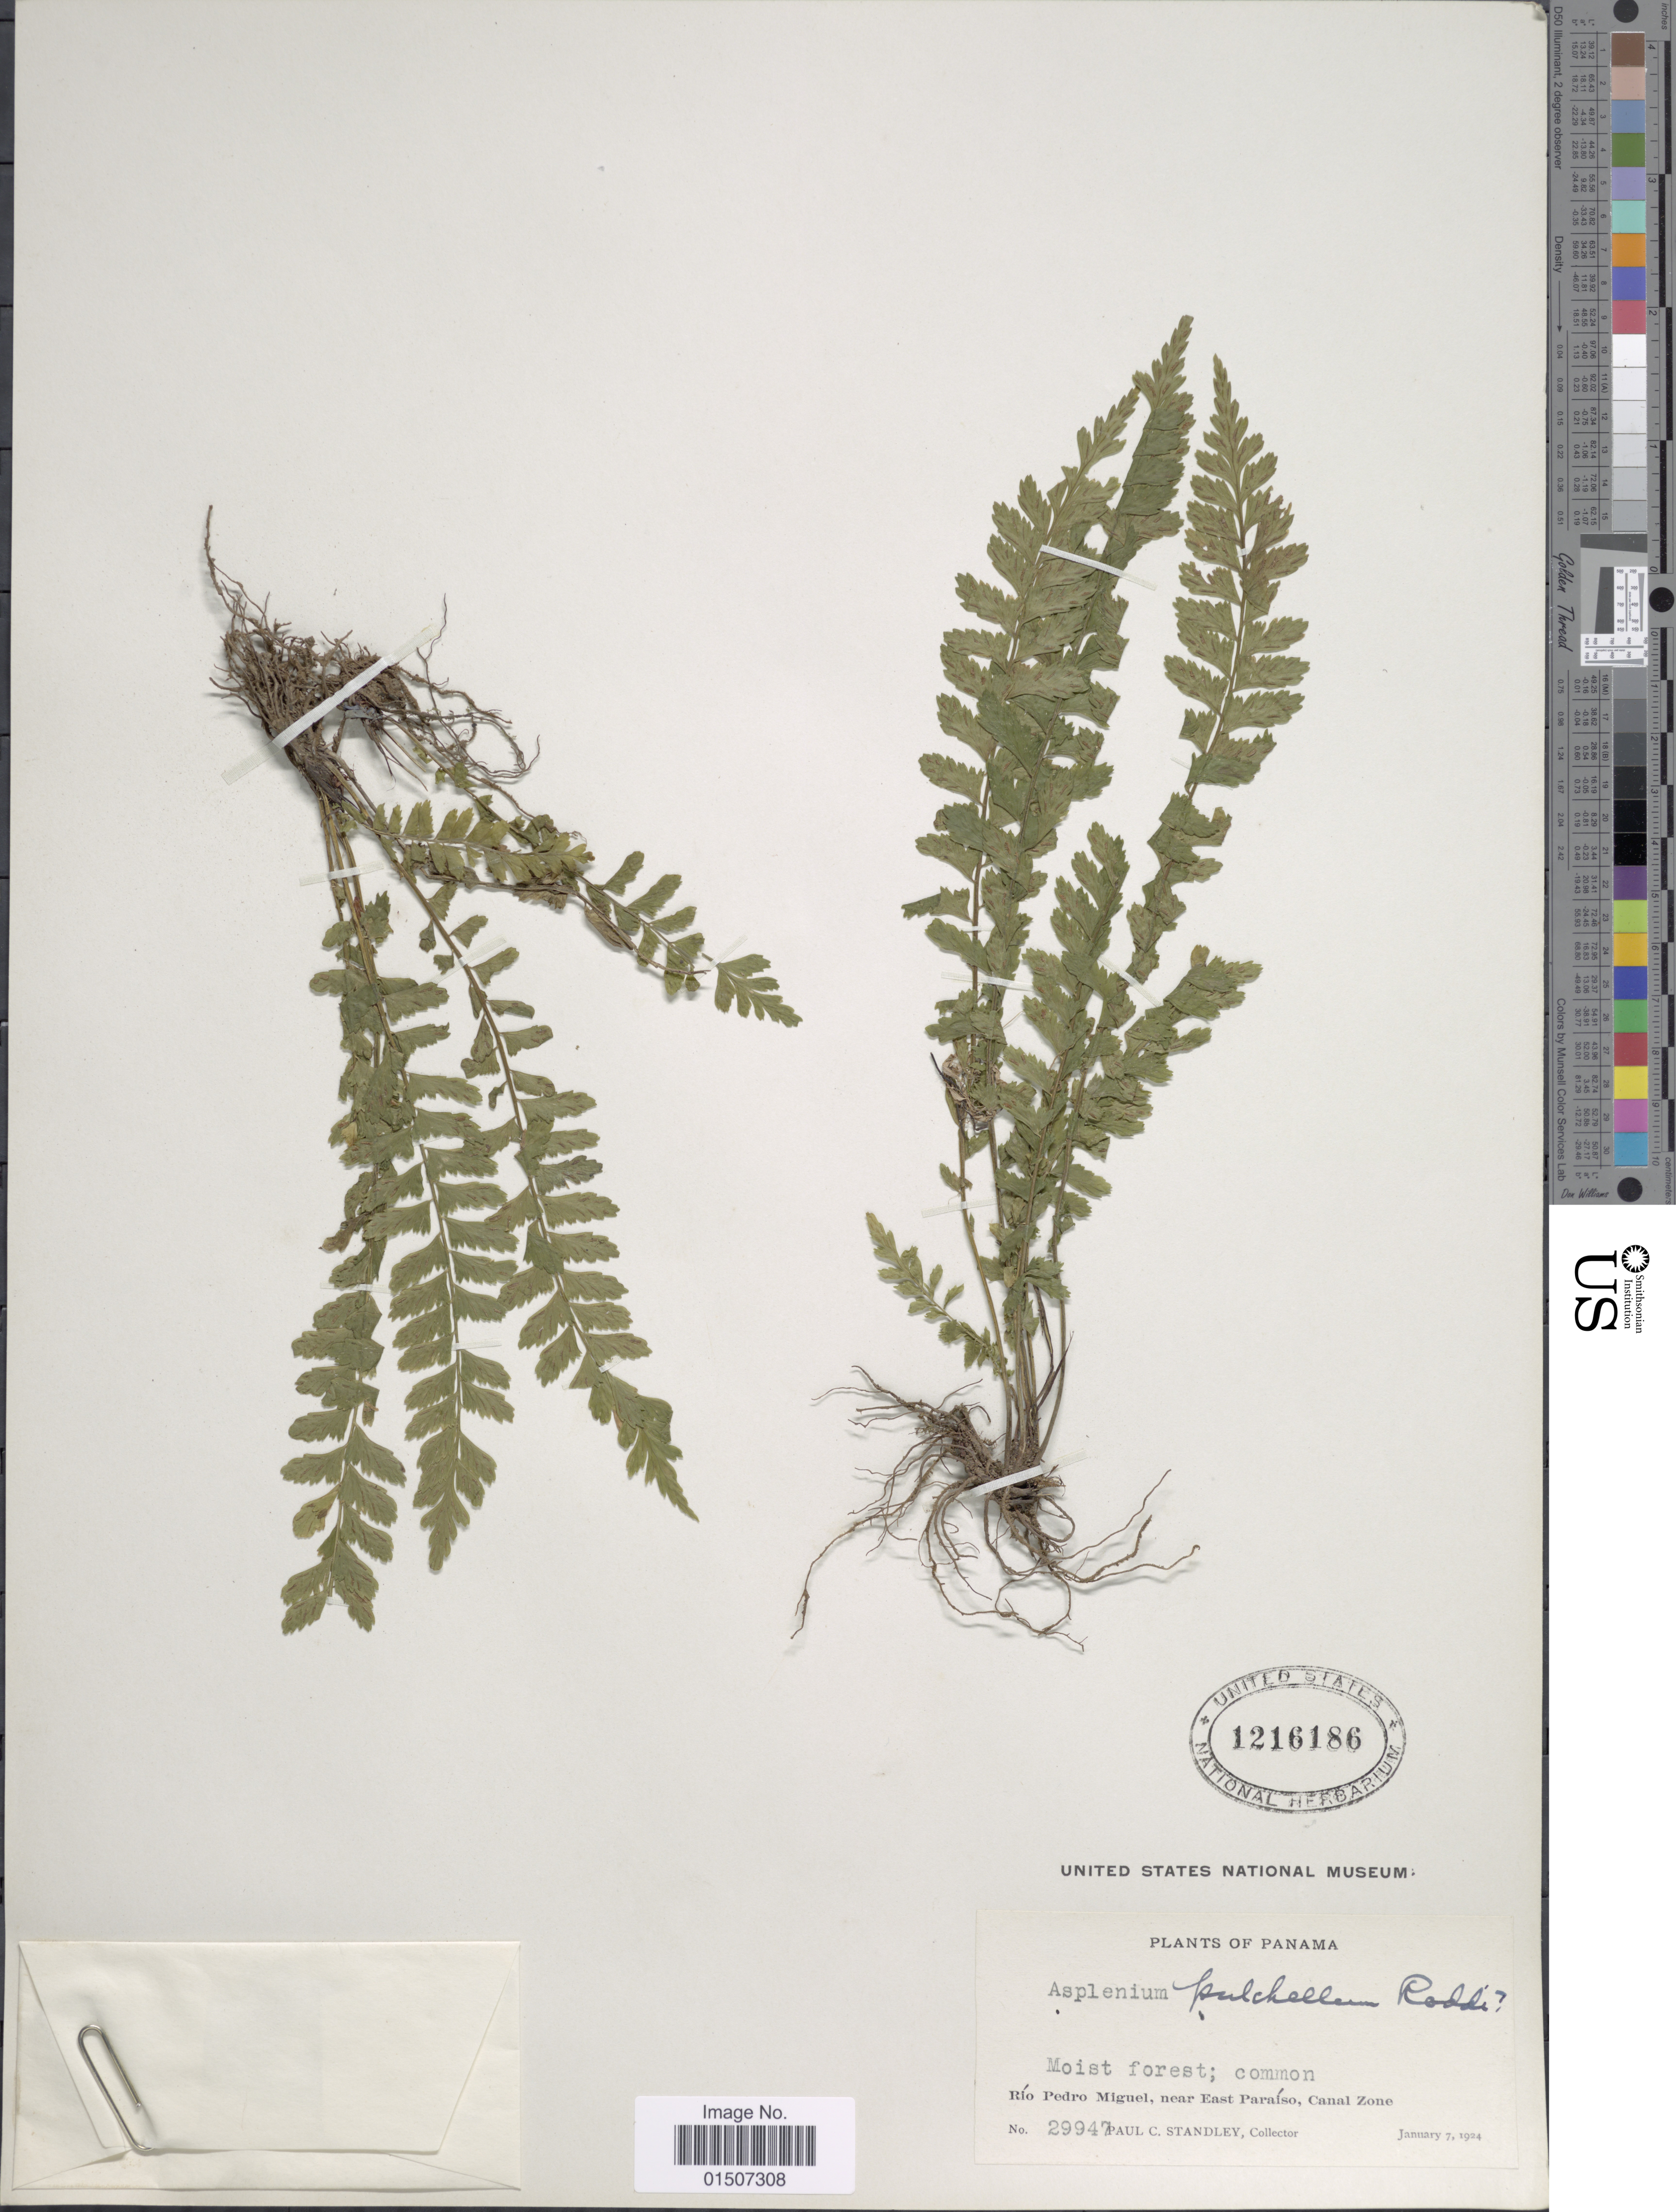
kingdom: Plantae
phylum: Tracheophyta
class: Polypodiopsida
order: Polypodiales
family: Aspleniaceae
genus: Asplenium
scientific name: Asplenium otites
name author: Link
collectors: P. C. Standley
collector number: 29947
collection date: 1924-01-07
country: Panama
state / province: Colón / Panamá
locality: Río Pedro Miguel, near East Paraíso, Canal Zone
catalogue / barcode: US 1216186